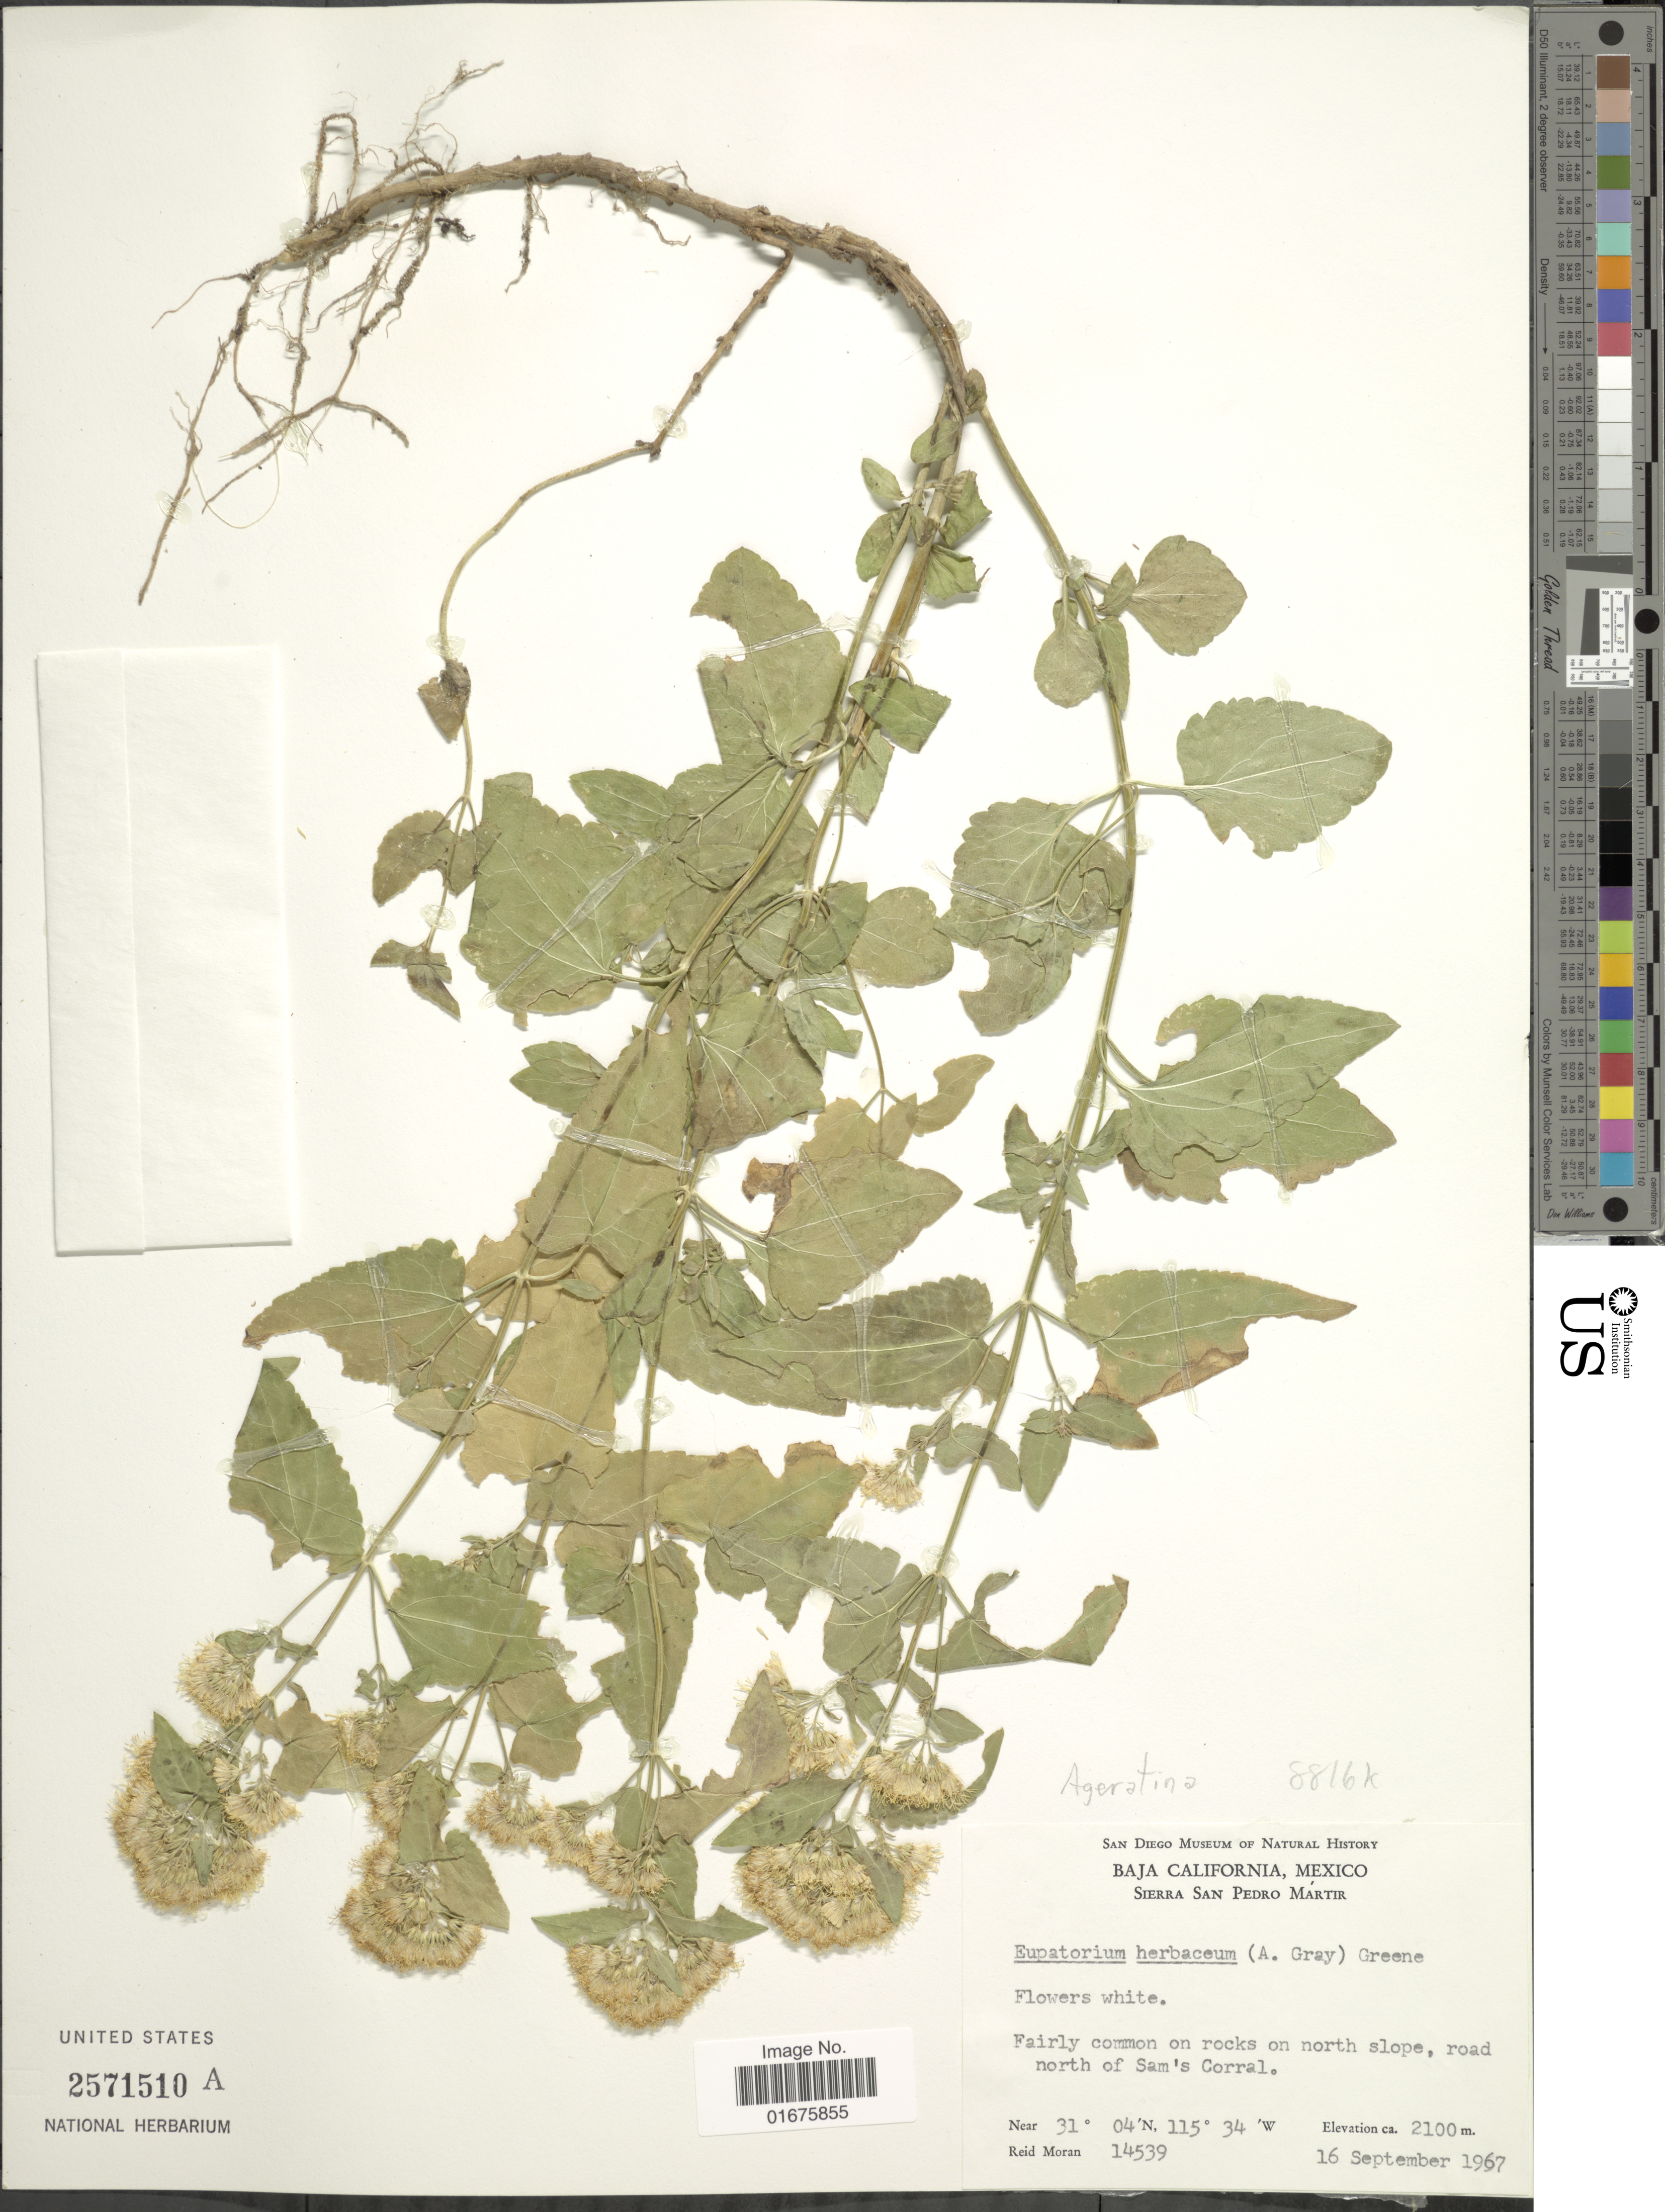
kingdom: Plantae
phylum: Tracheophyta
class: Magnoliopsida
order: Asterales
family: Asteraceae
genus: Ageratina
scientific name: Ageratina herbacea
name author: (A. Gray) R.M. King & H. Rob.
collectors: R. V. Moran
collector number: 14539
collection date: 1967-09-16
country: Mexico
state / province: Baja California Norte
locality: Sierra San Pedro Martir, Fairly common on rocks on norh slope, road north of Sam's Corral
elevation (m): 2100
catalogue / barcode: US 2571510A